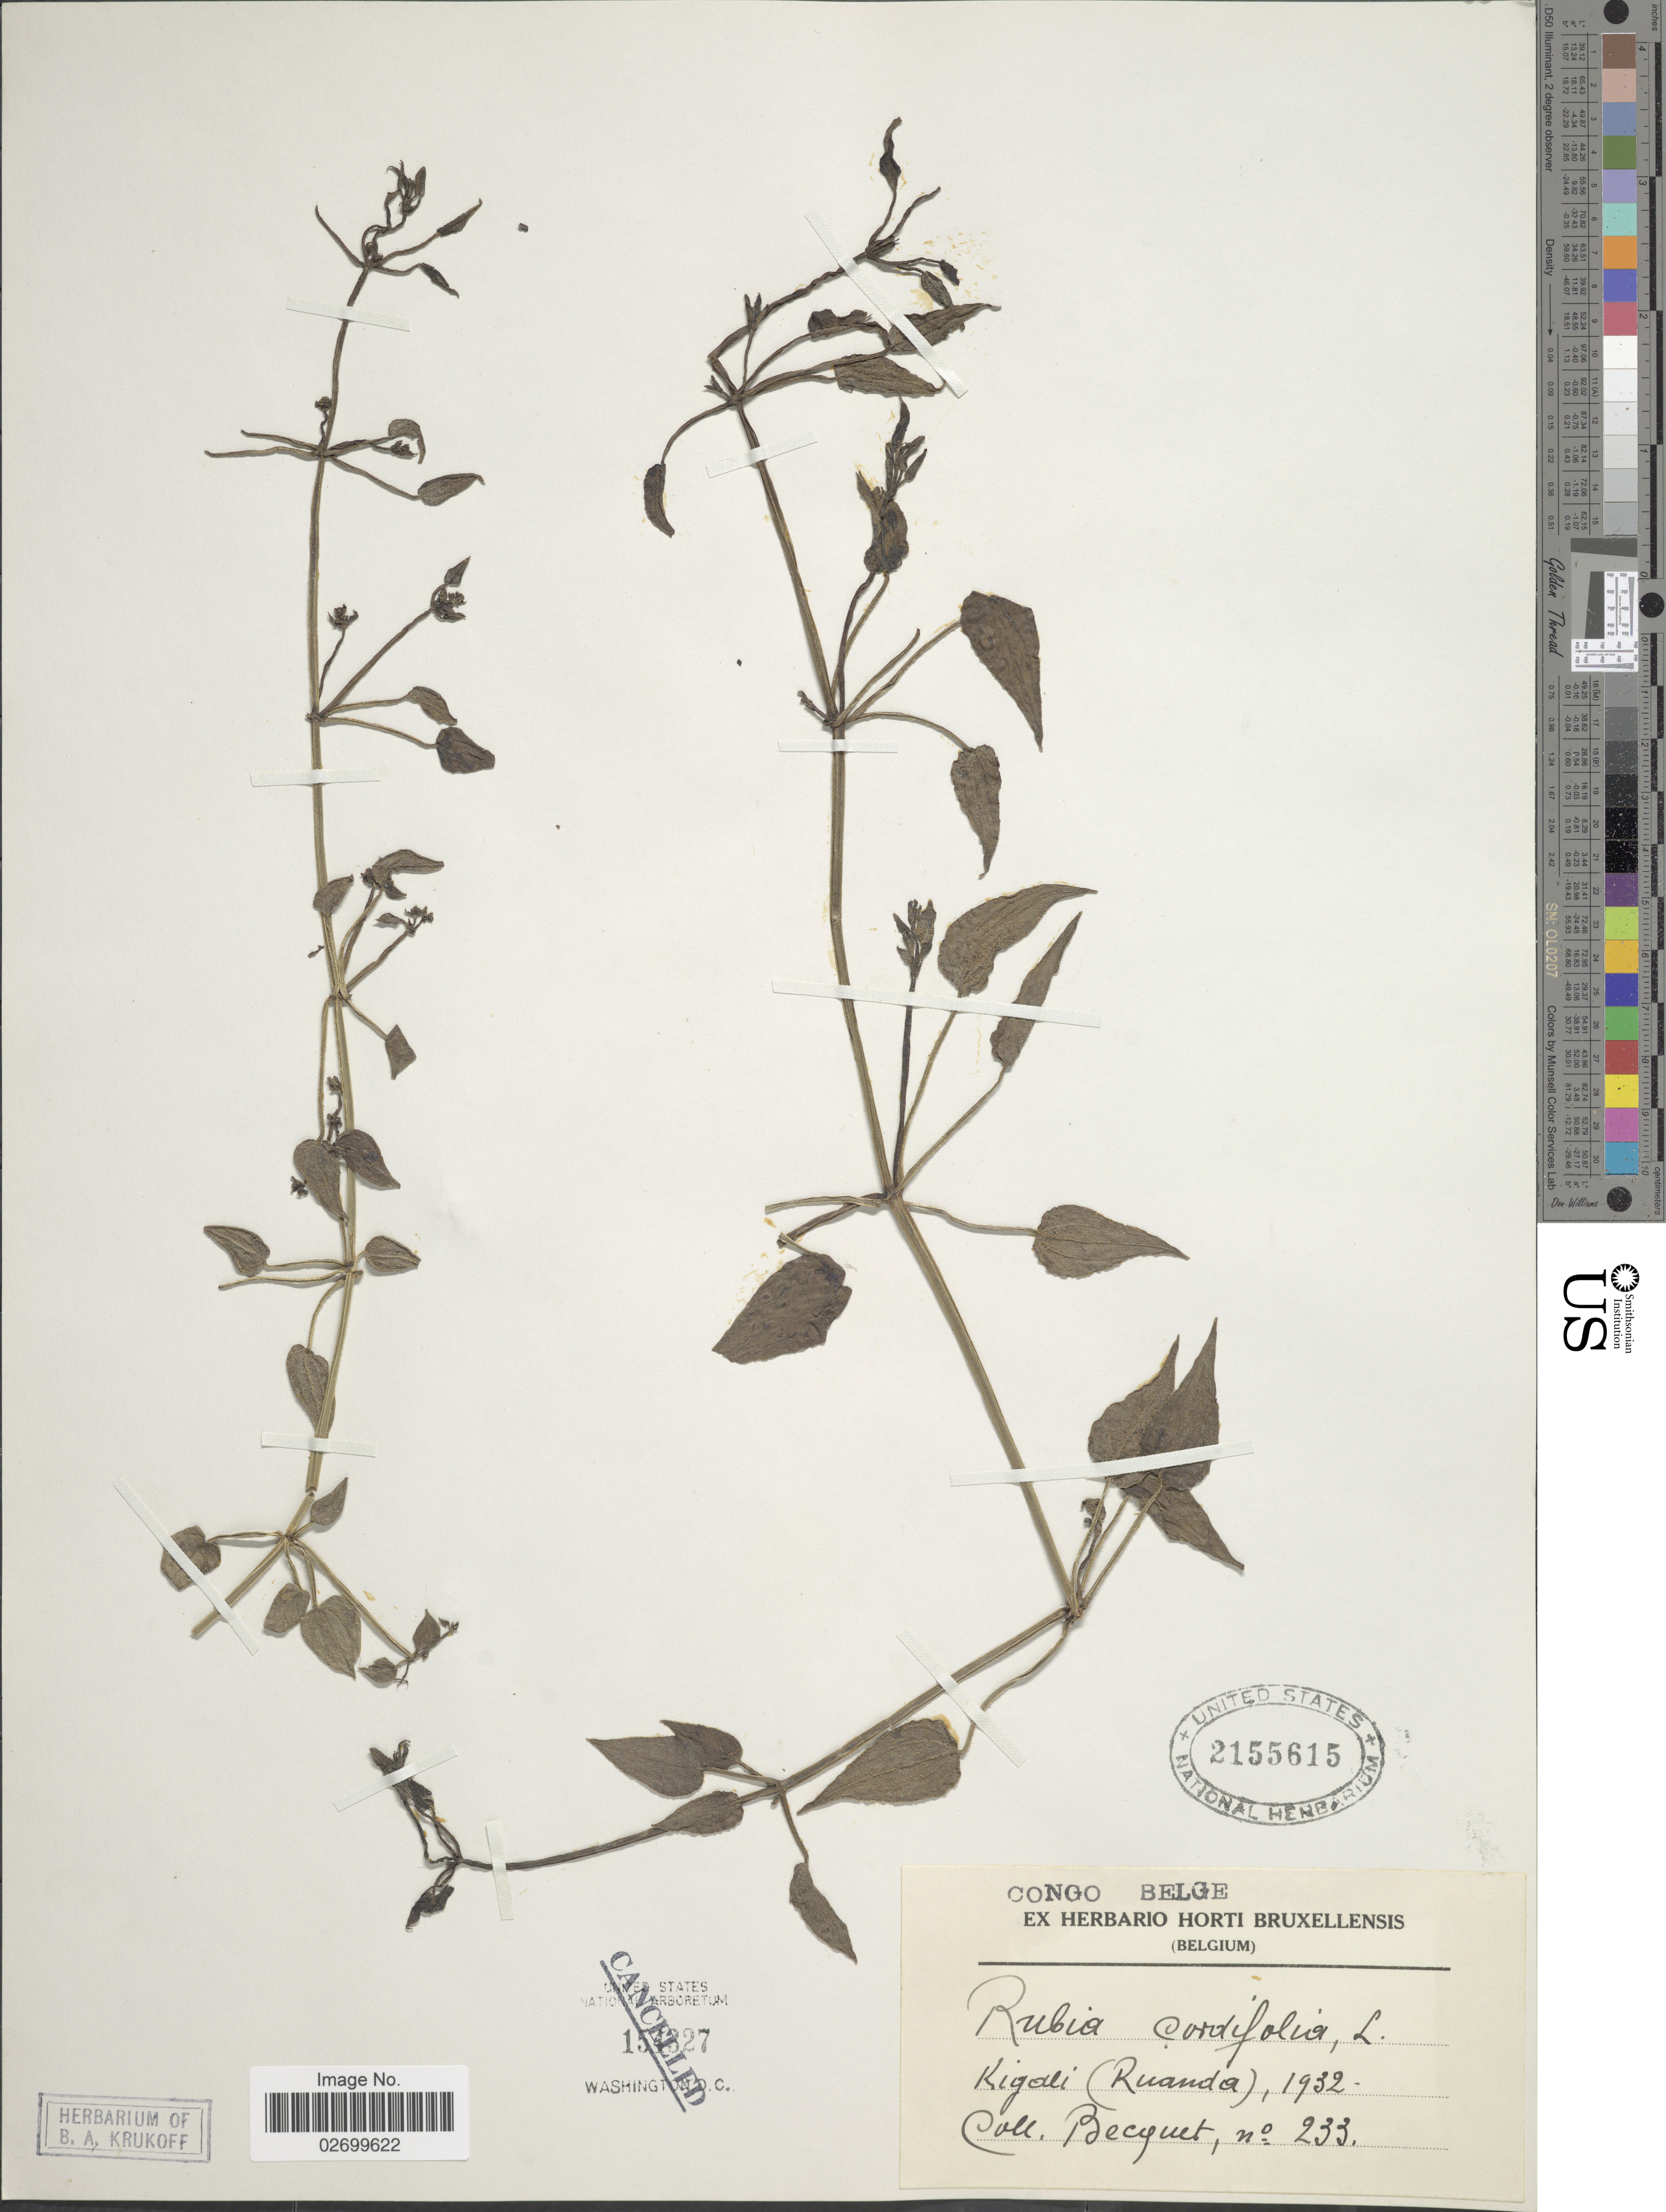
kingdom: Plantae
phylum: Tracheophyta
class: Magnoliopsida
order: Gentianales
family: Rubiaceae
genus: Rubia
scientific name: Rubia cordifolia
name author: L.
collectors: Becquet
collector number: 233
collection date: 1932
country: Rwanda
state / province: Kigali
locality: Ruanda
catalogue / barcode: US 2155615